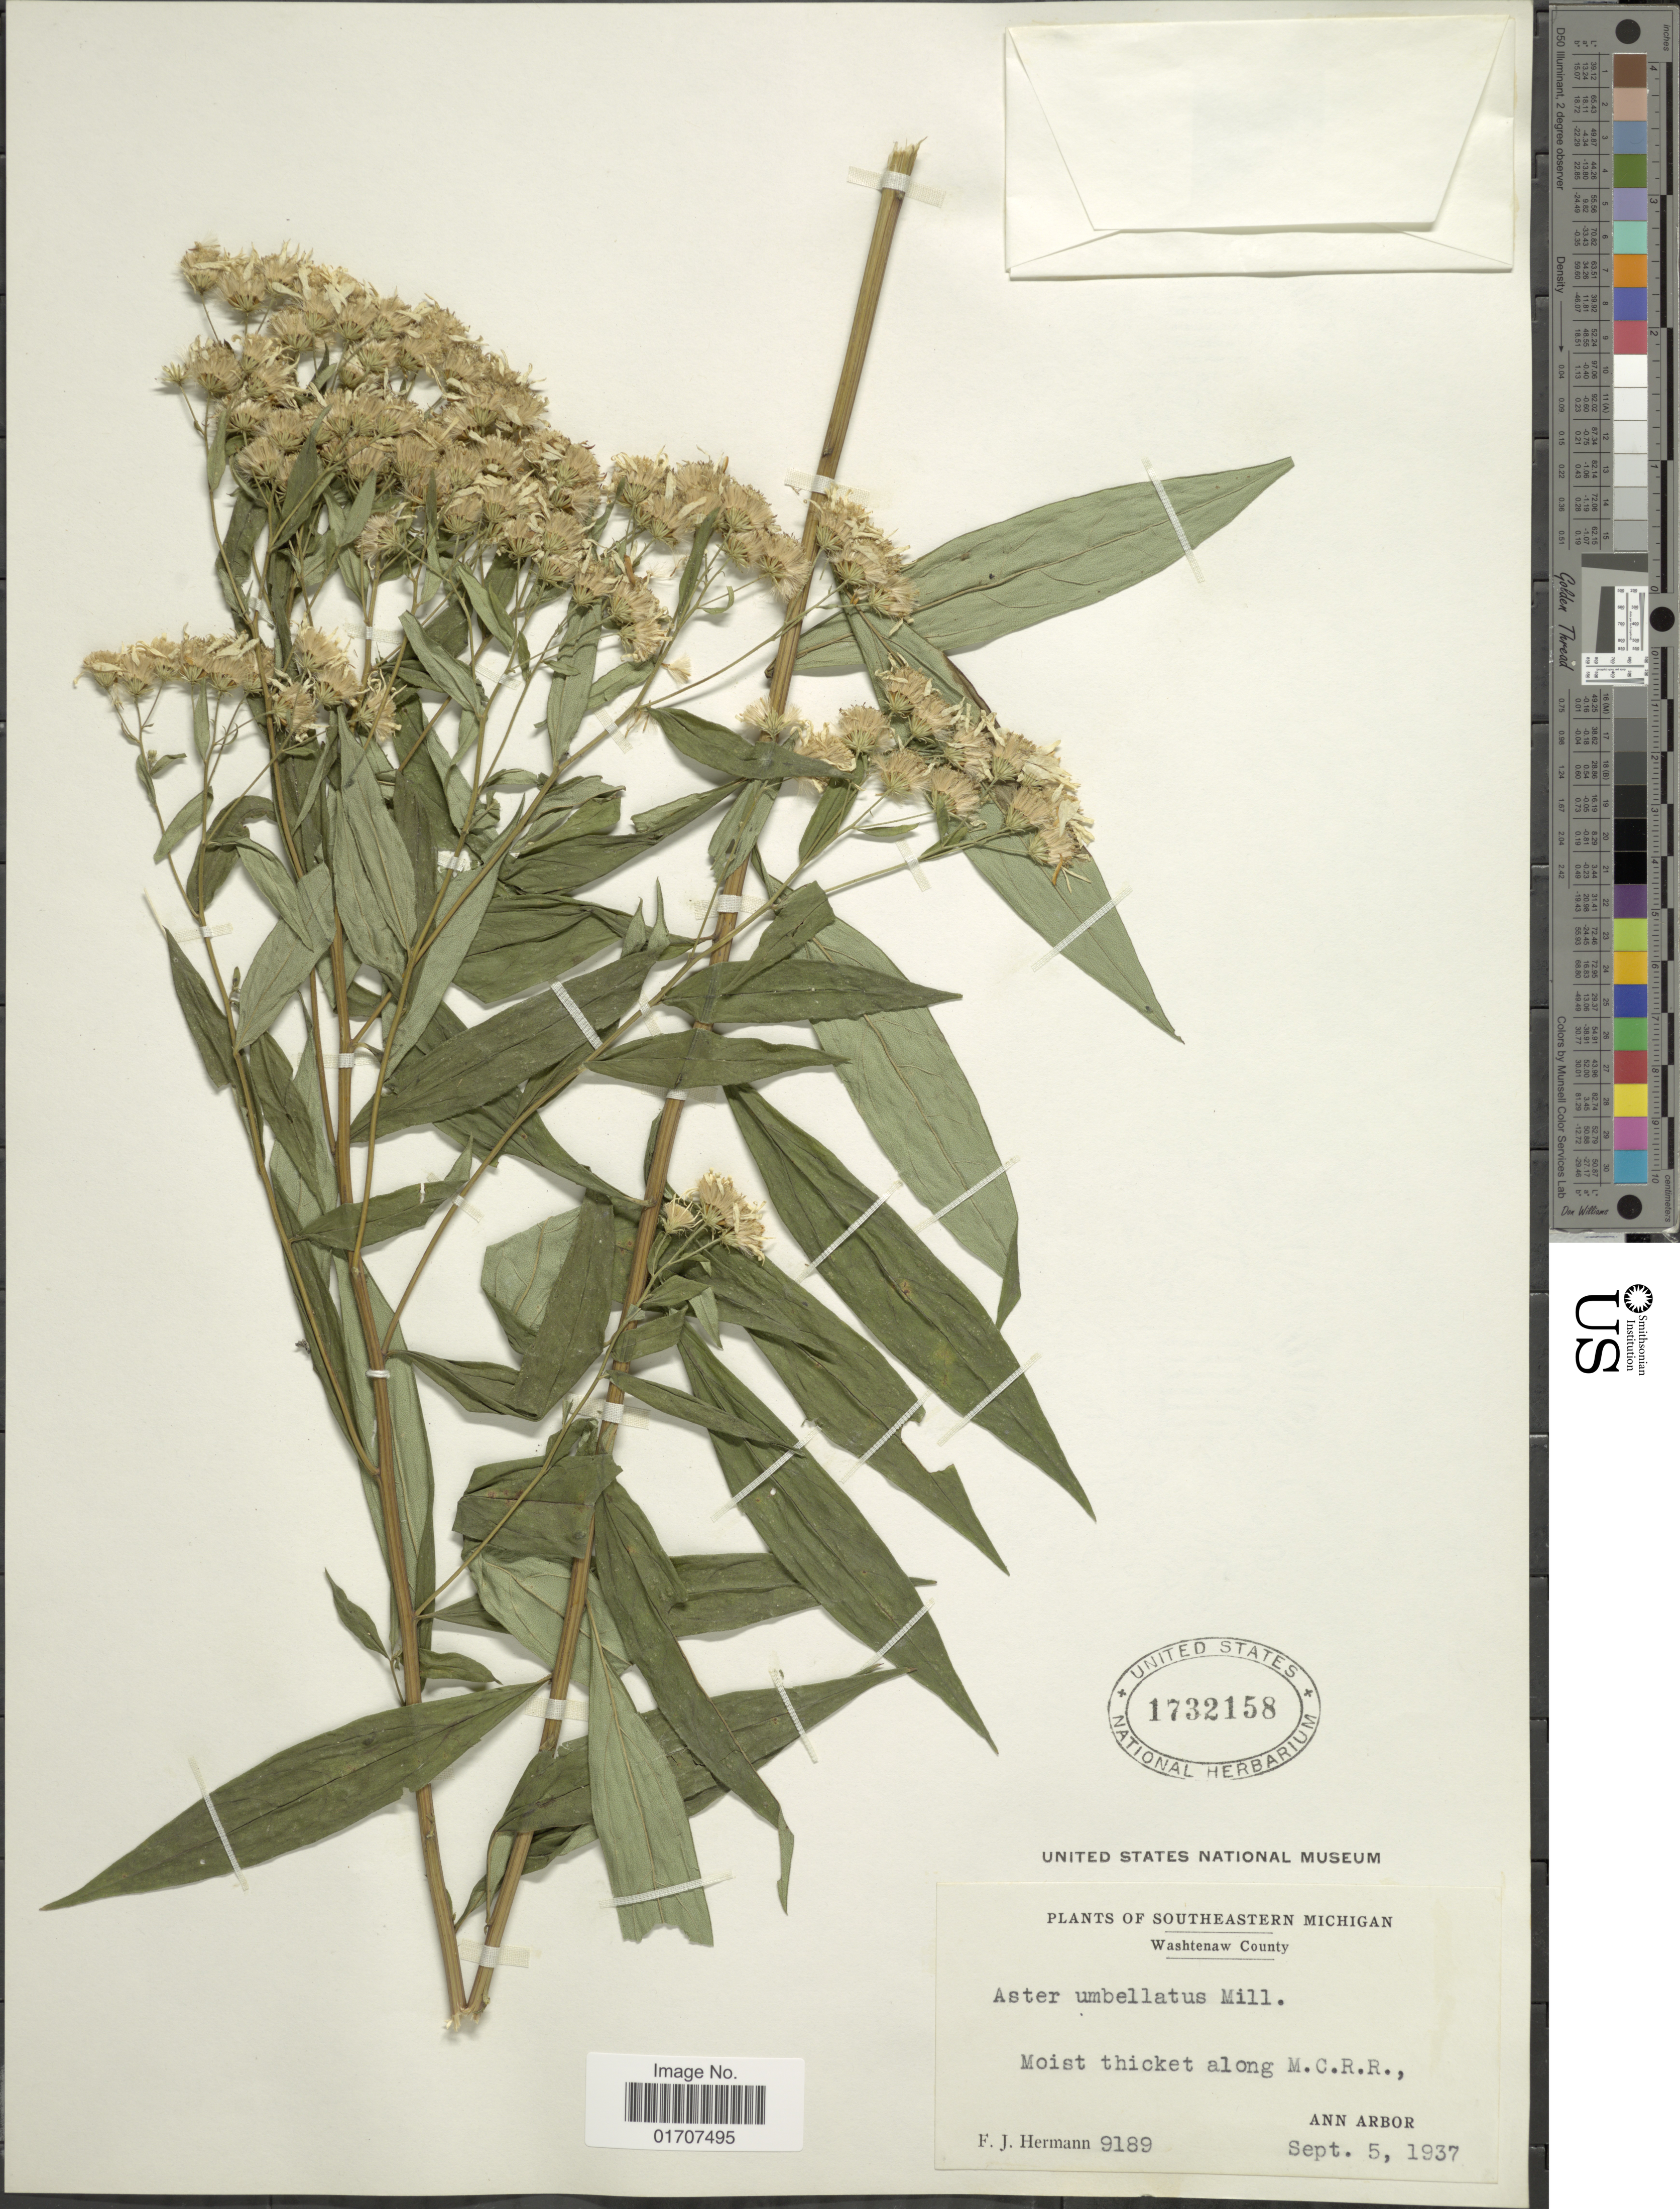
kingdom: Plantae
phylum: Tracheophyta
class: Magnoliopsida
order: Asterales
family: Asteraceae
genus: Doellingeria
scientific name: Doellingeria umbellata var. umbellata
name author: Nees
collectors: F. J. Hermann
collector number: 9189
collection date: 1937-09-05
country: United States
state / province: Michigan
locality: Southeastern Michigan, Washtenaw County, Moist thicket along M.C.R.R., Ann Arbor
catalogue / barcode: US 1732158